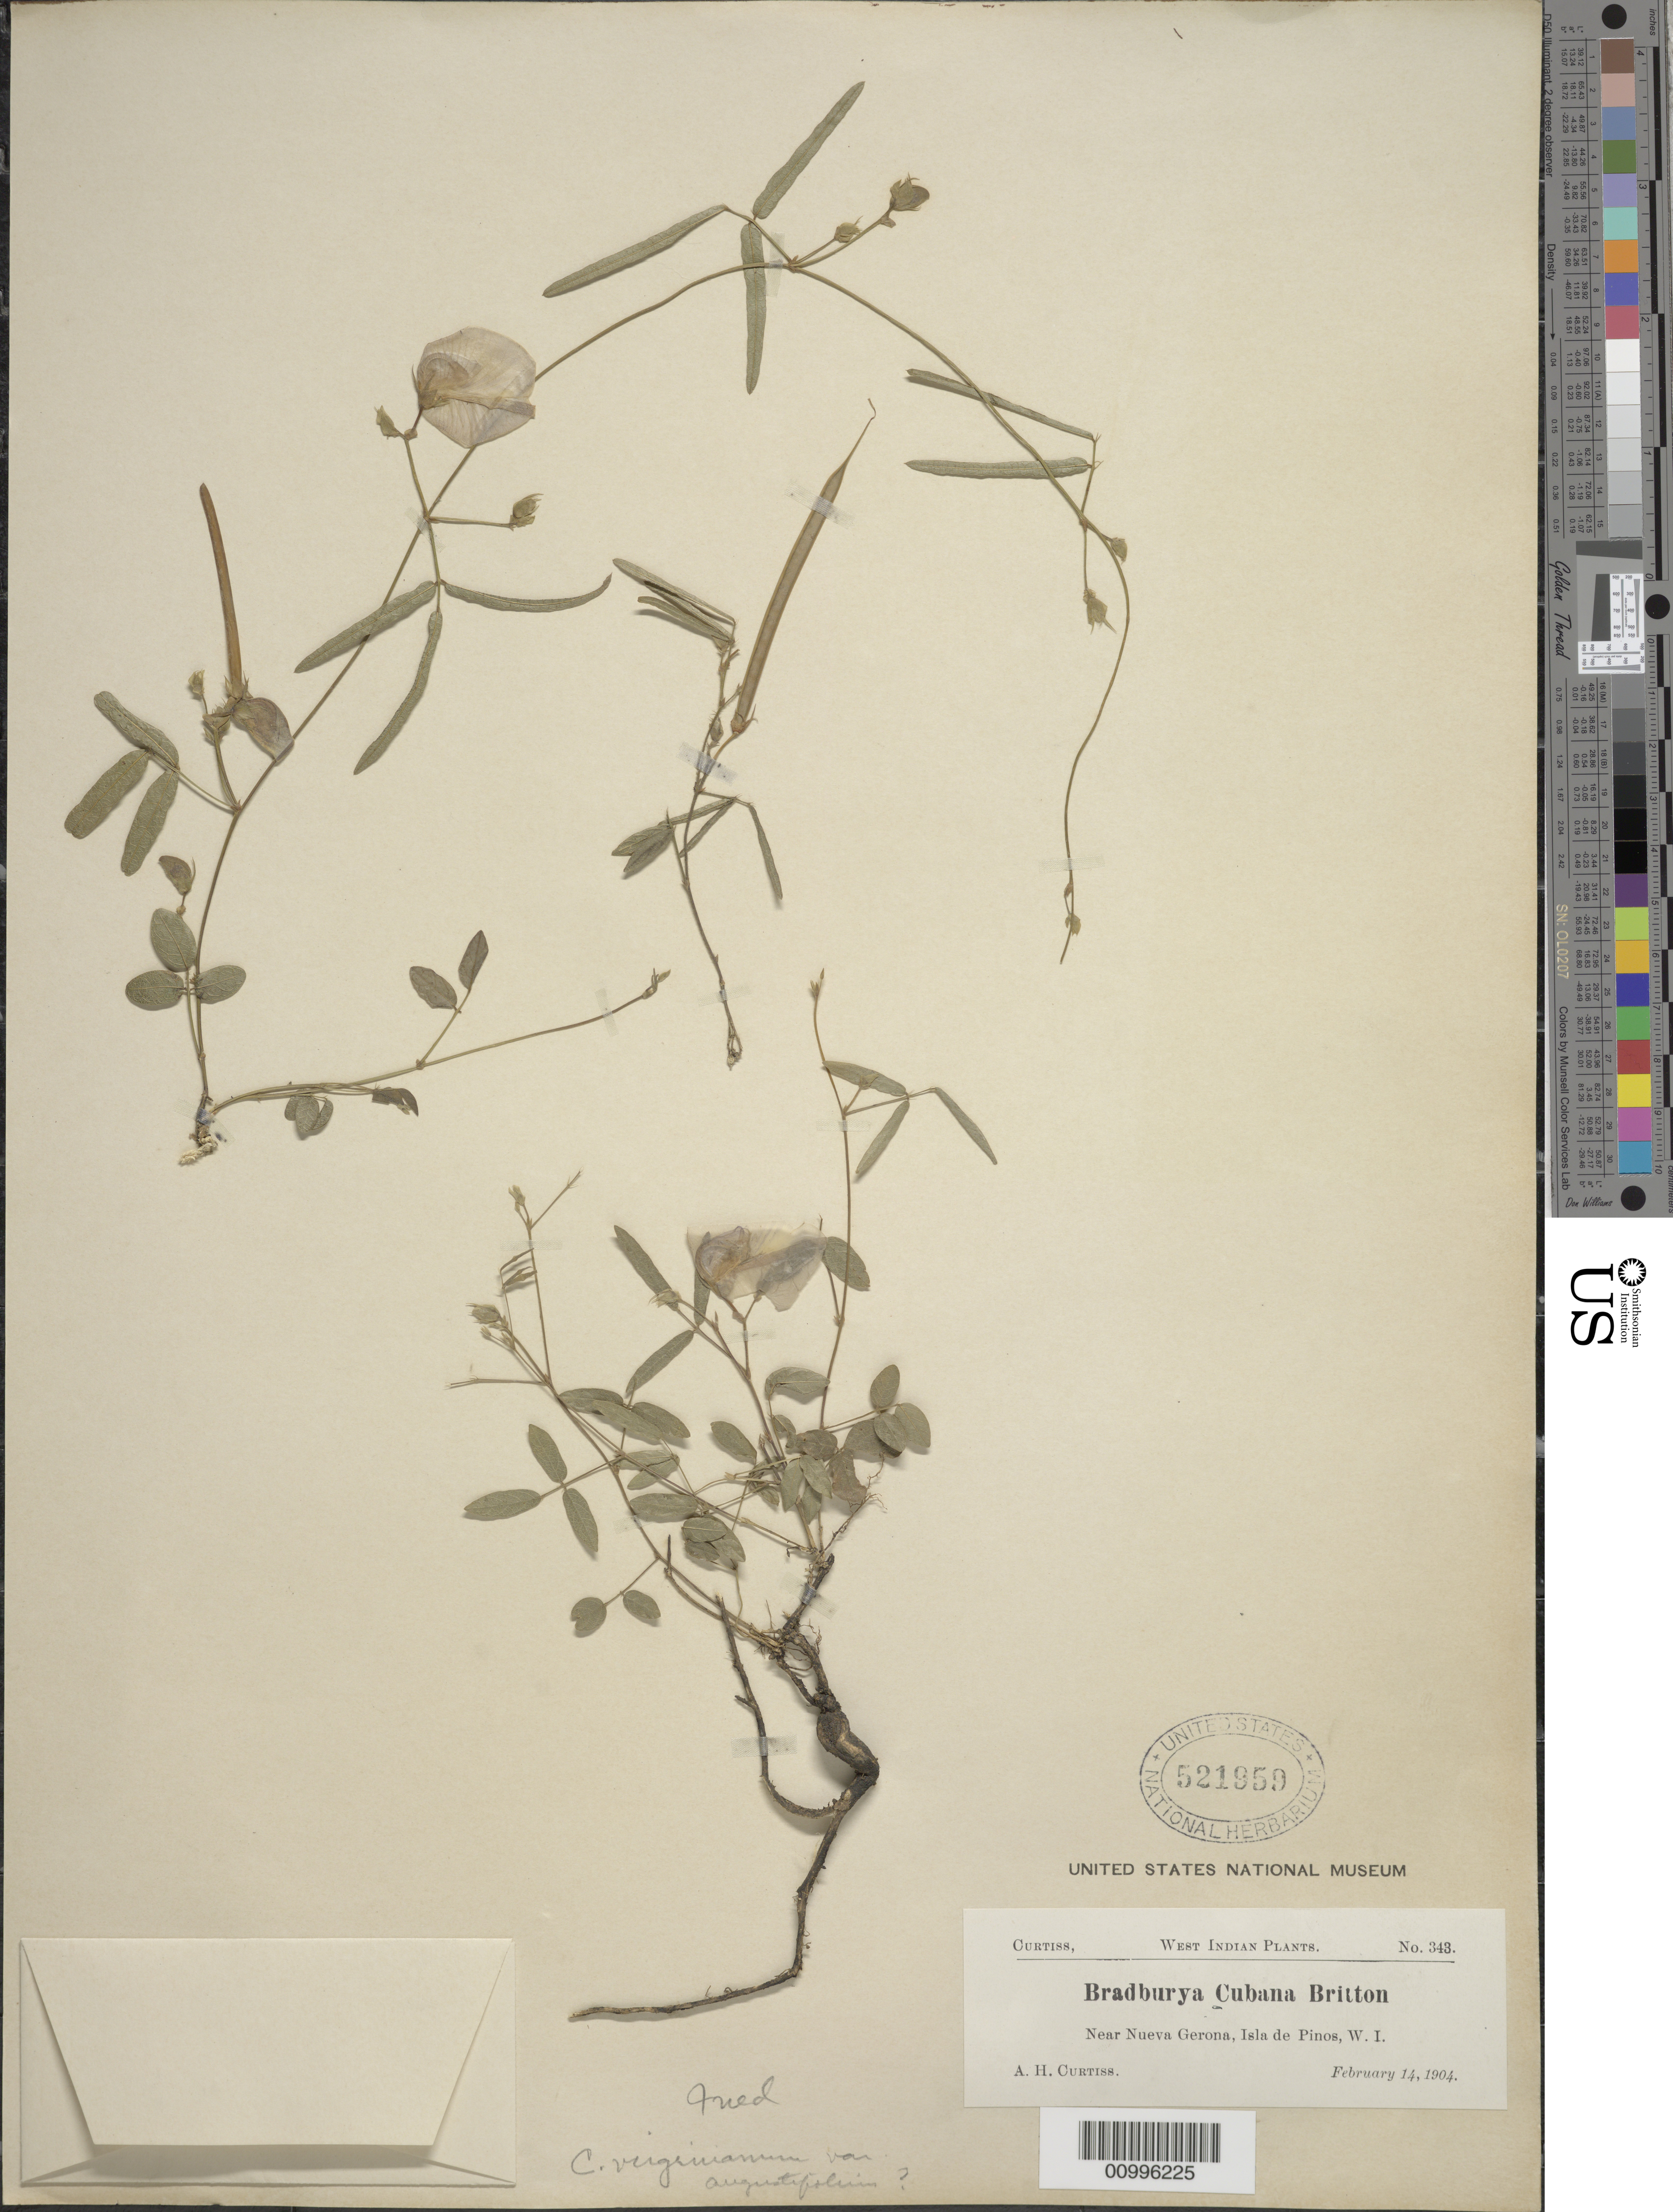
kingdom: Plantae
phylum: Tracheophyta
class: Magnoliopsida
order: Fabales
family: Fabaceae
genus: Centrosema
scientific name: Centrosema angustifolium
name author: (Kunth) Benth.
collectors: A. H. Curtiss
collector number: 343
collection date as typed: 14 Feb 1904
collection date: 1904-02-14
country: Cuba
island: Isla de la Juventud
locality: Isle of Pines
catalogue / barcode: US 521959